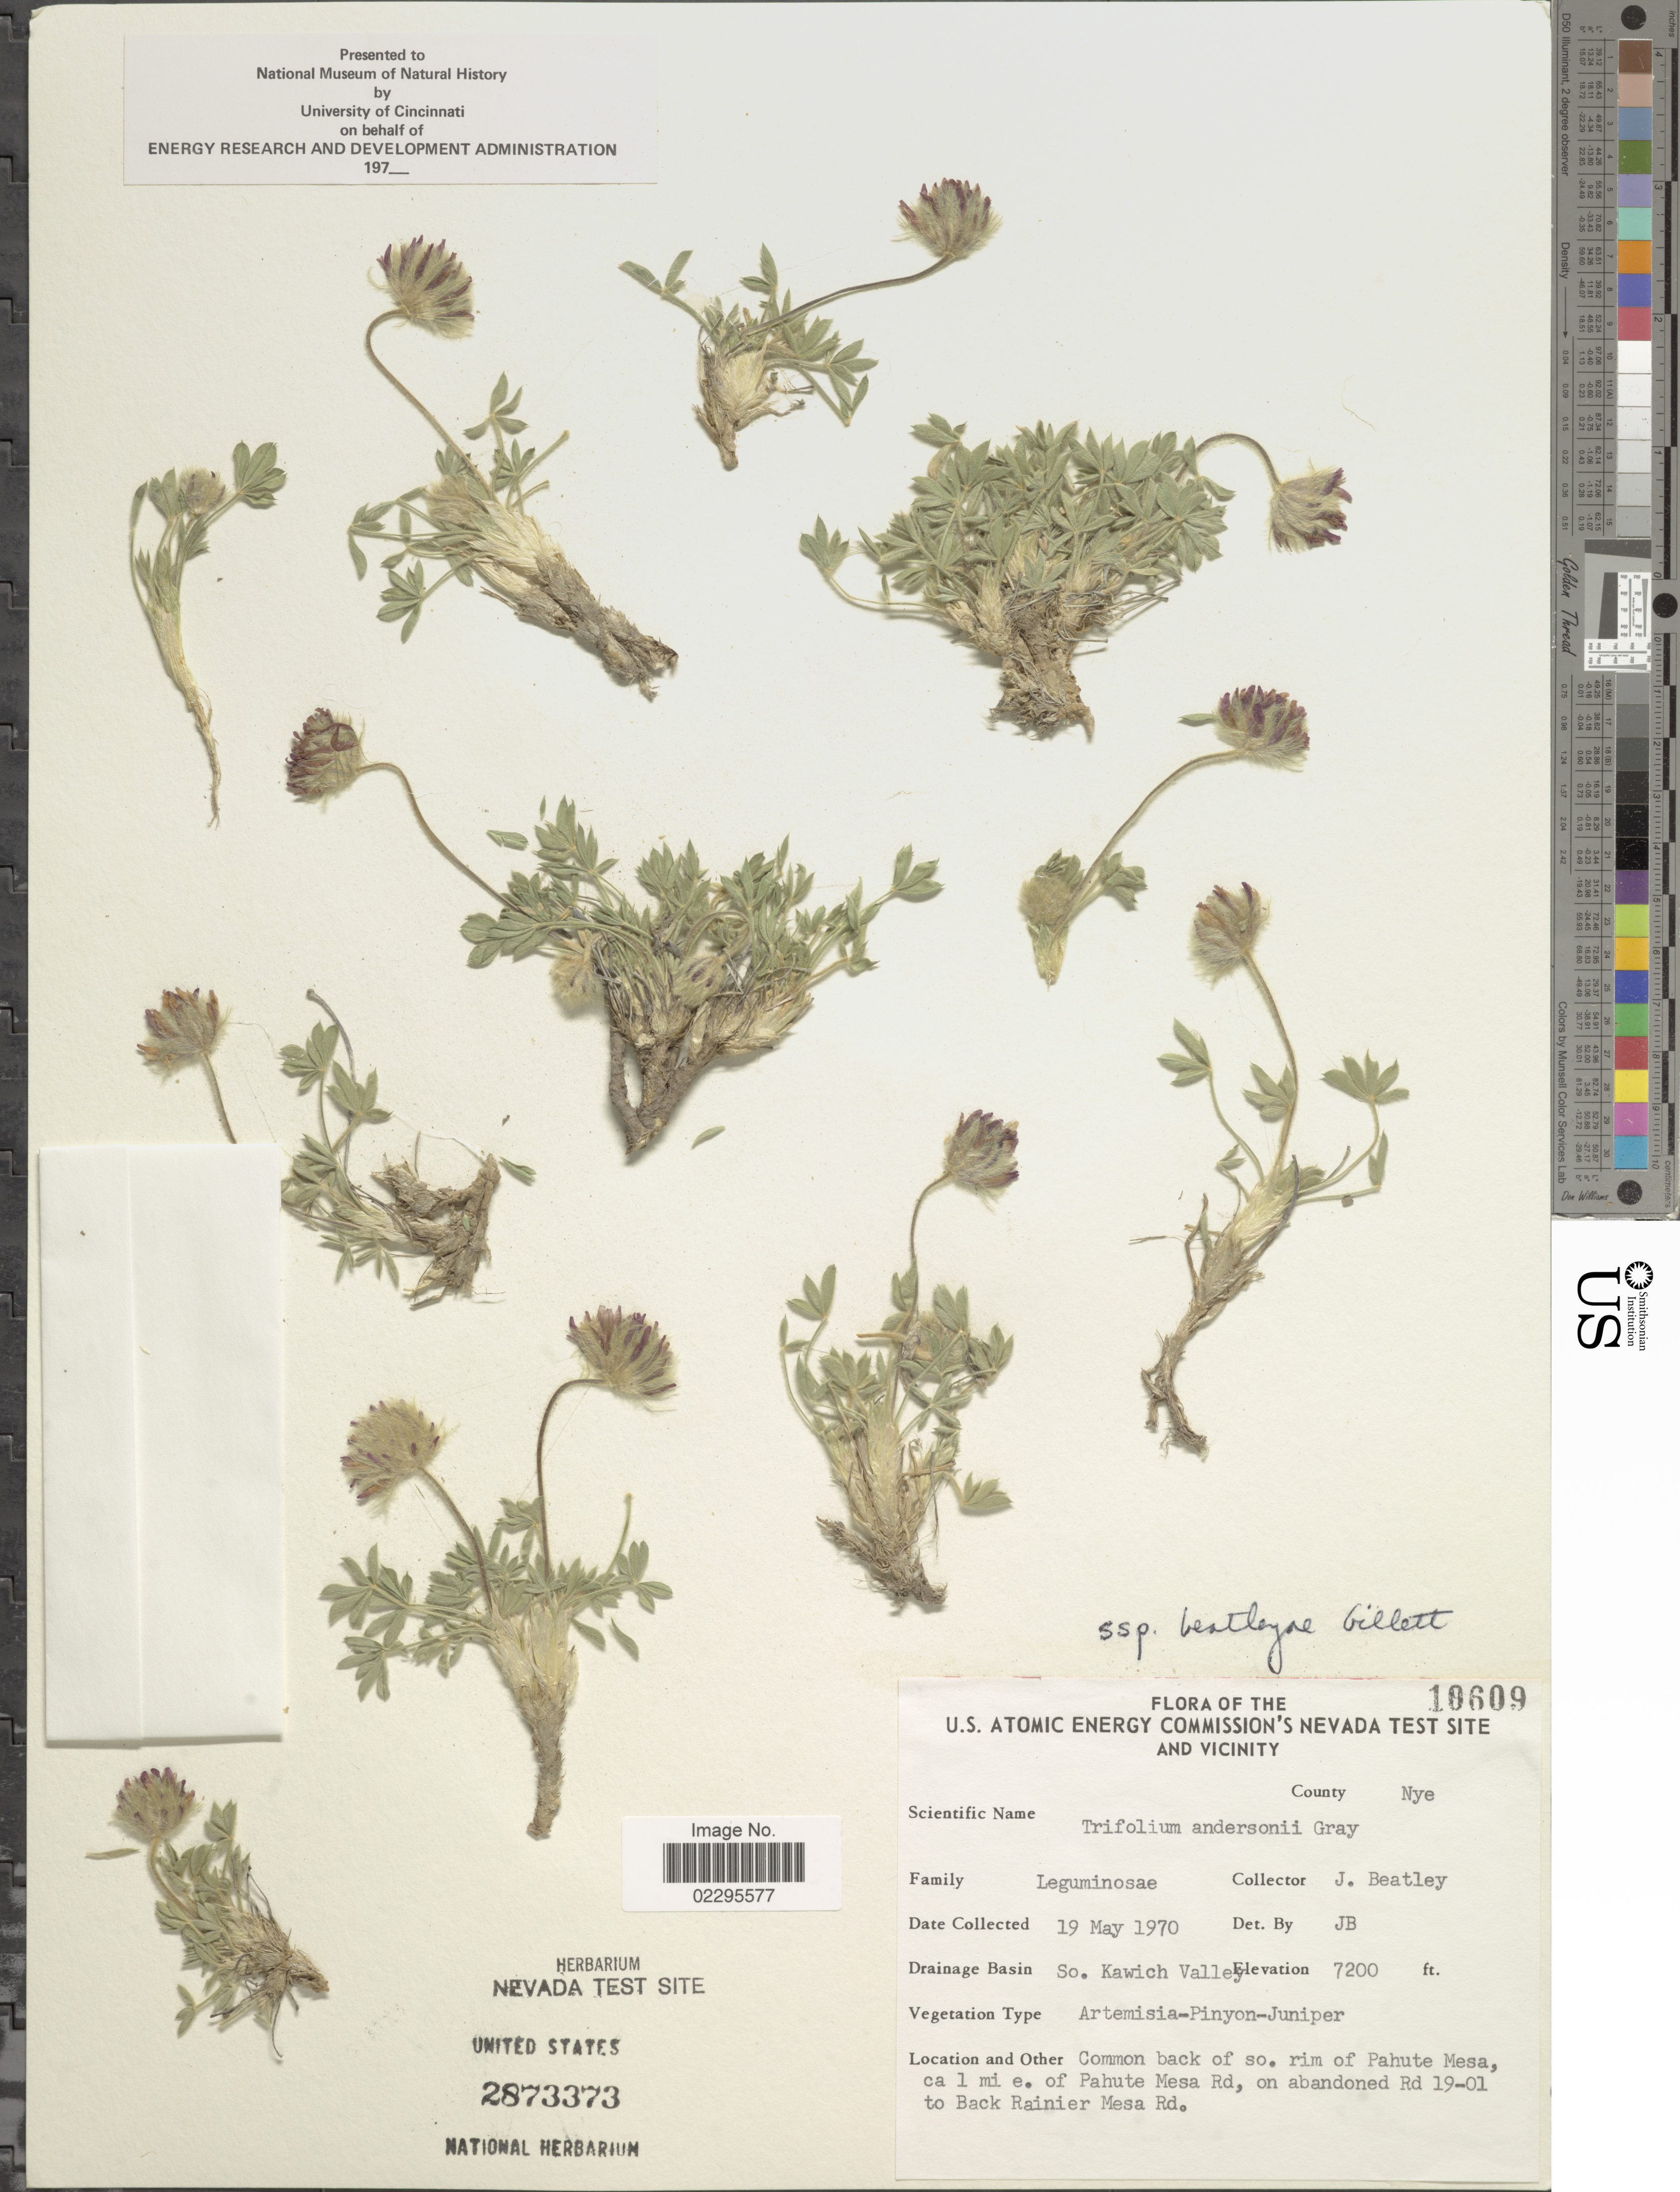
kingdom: Plantae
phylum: Tracheophyta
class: Magnoliopsida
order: Fabales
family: Fabaceae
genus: Trifolium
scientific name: Trifolium andersonii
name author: A. Gray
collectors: J. C. Beatley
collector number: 10609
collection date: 1970-05-19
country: United States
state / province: Nevada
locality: U. S. Atomic Energy Commission's Nevada Test Site and vicinity. County Nye. Drainage Basin So. Kawich Valley. so. rim of Pahute Mesa, ca 1 mi e. of Pahute Mesa Rd, on abandoned Rd 19-01 to Back Rainier Mesa Rd.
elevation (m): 2195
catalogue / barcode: US 2873373